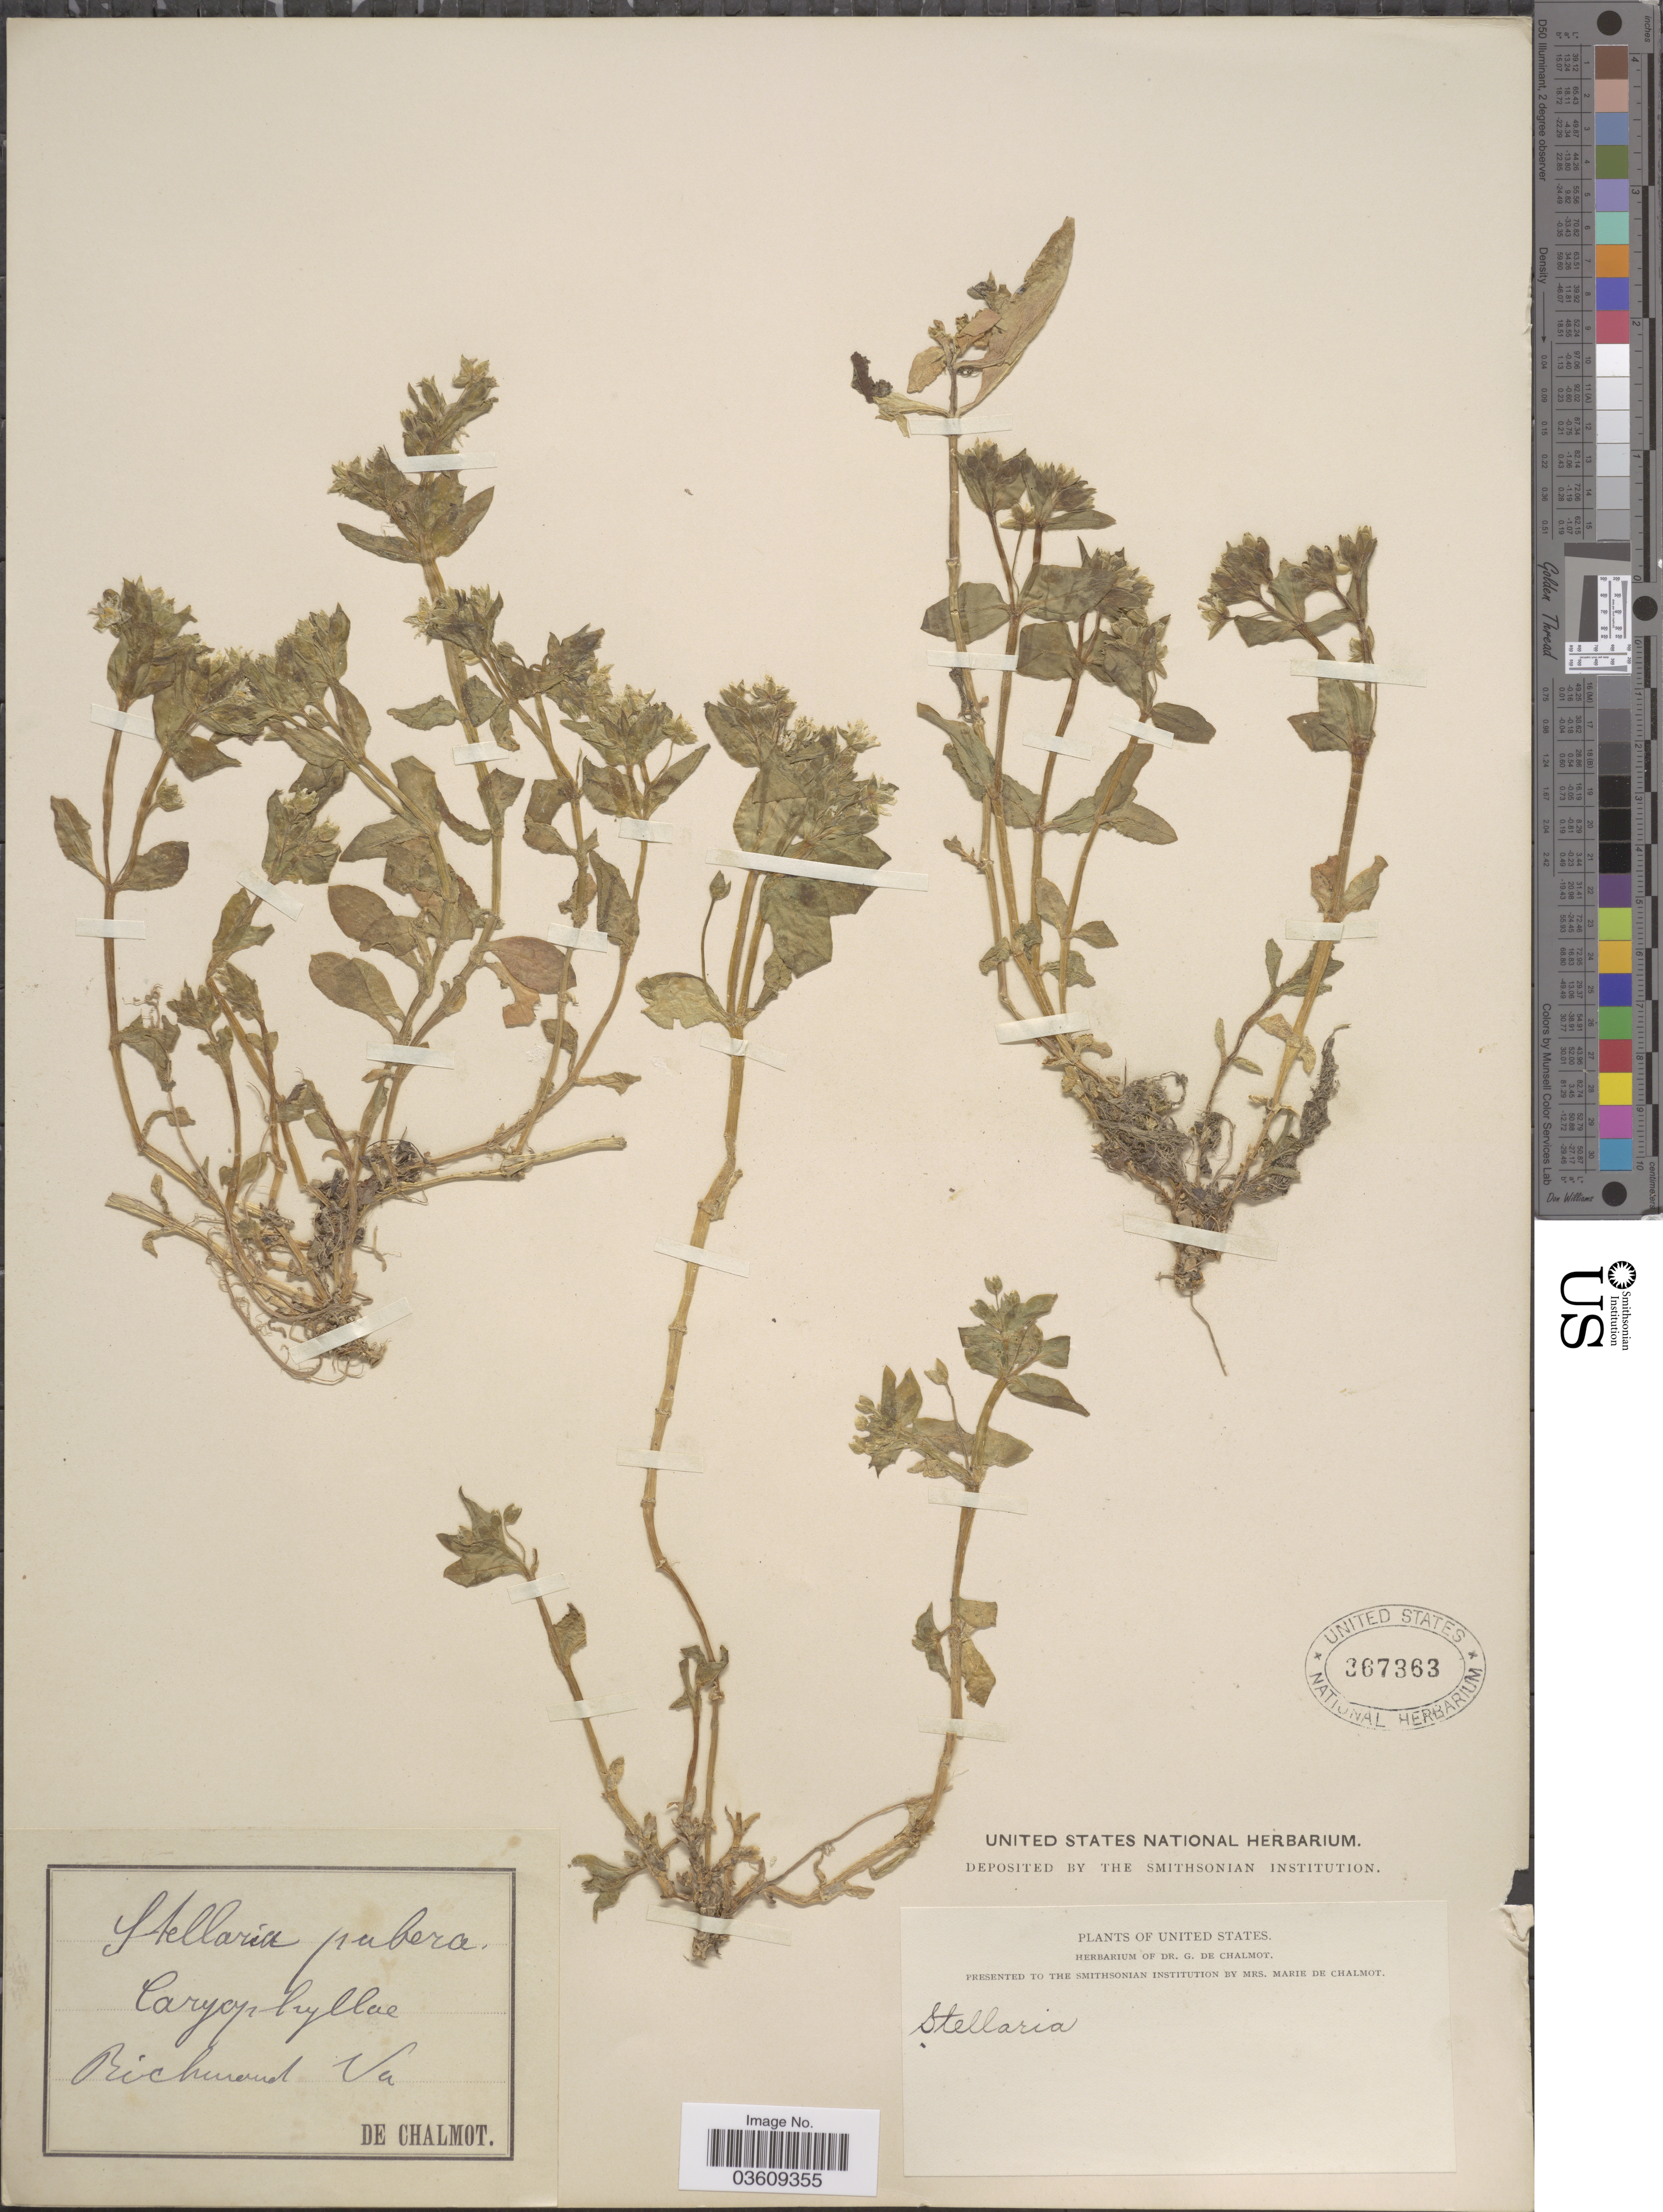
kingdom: Plantae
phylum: Tracheophyta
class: Magnoliopsida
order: Caryophyllales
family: Caryophyllaceae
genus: Stellaria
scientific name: Stellaria pubera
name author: Michx.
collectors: G. de Chalmot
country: United States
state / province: Virginia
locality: Richmond.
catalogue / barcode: US 367363